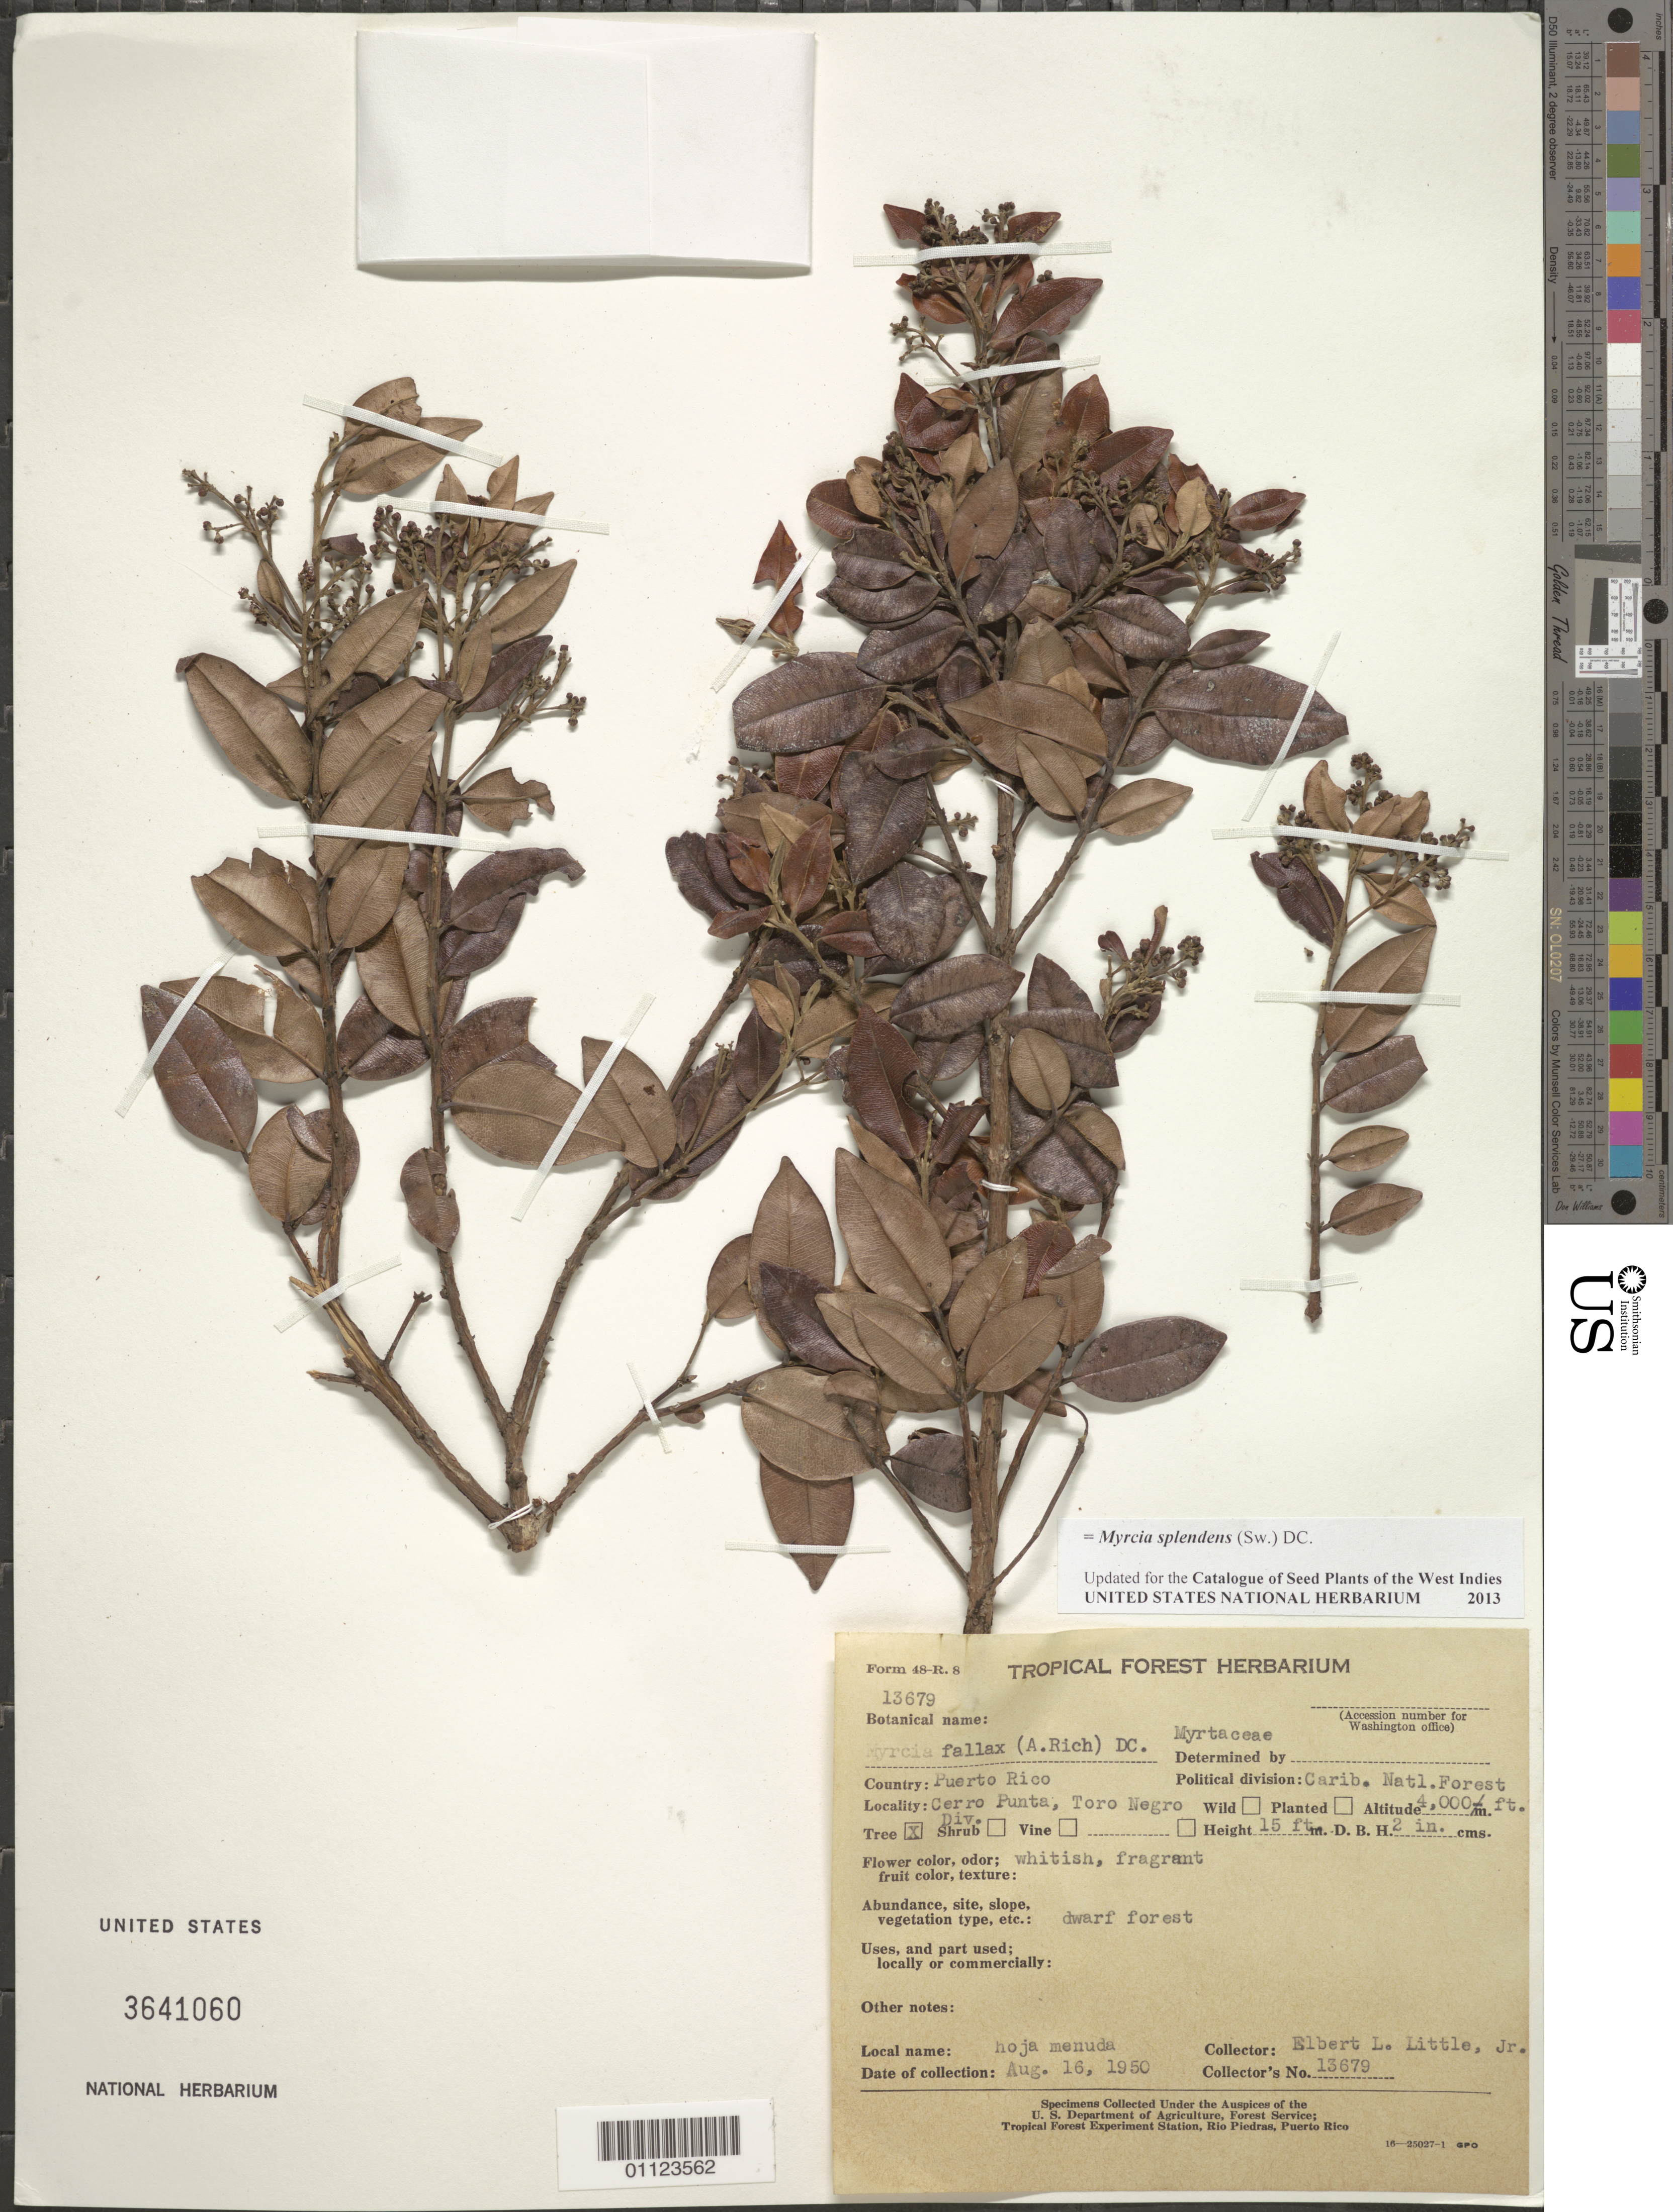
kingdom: Plantae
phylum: Tracheophyta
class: Magnoliopsida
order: Myrtales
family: Myrtaceae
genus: Myrcia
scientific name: Myrcia splendens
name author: (Sw.) DC.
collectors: E. L. Little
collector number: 13679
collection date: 1950-08-16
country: Puerto Rico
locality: Caribbean Nat'l. Forest, Toro Negro Division, Cerro Punta.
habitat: Dwarf forest.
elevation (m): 1219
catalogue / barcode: US 3641060